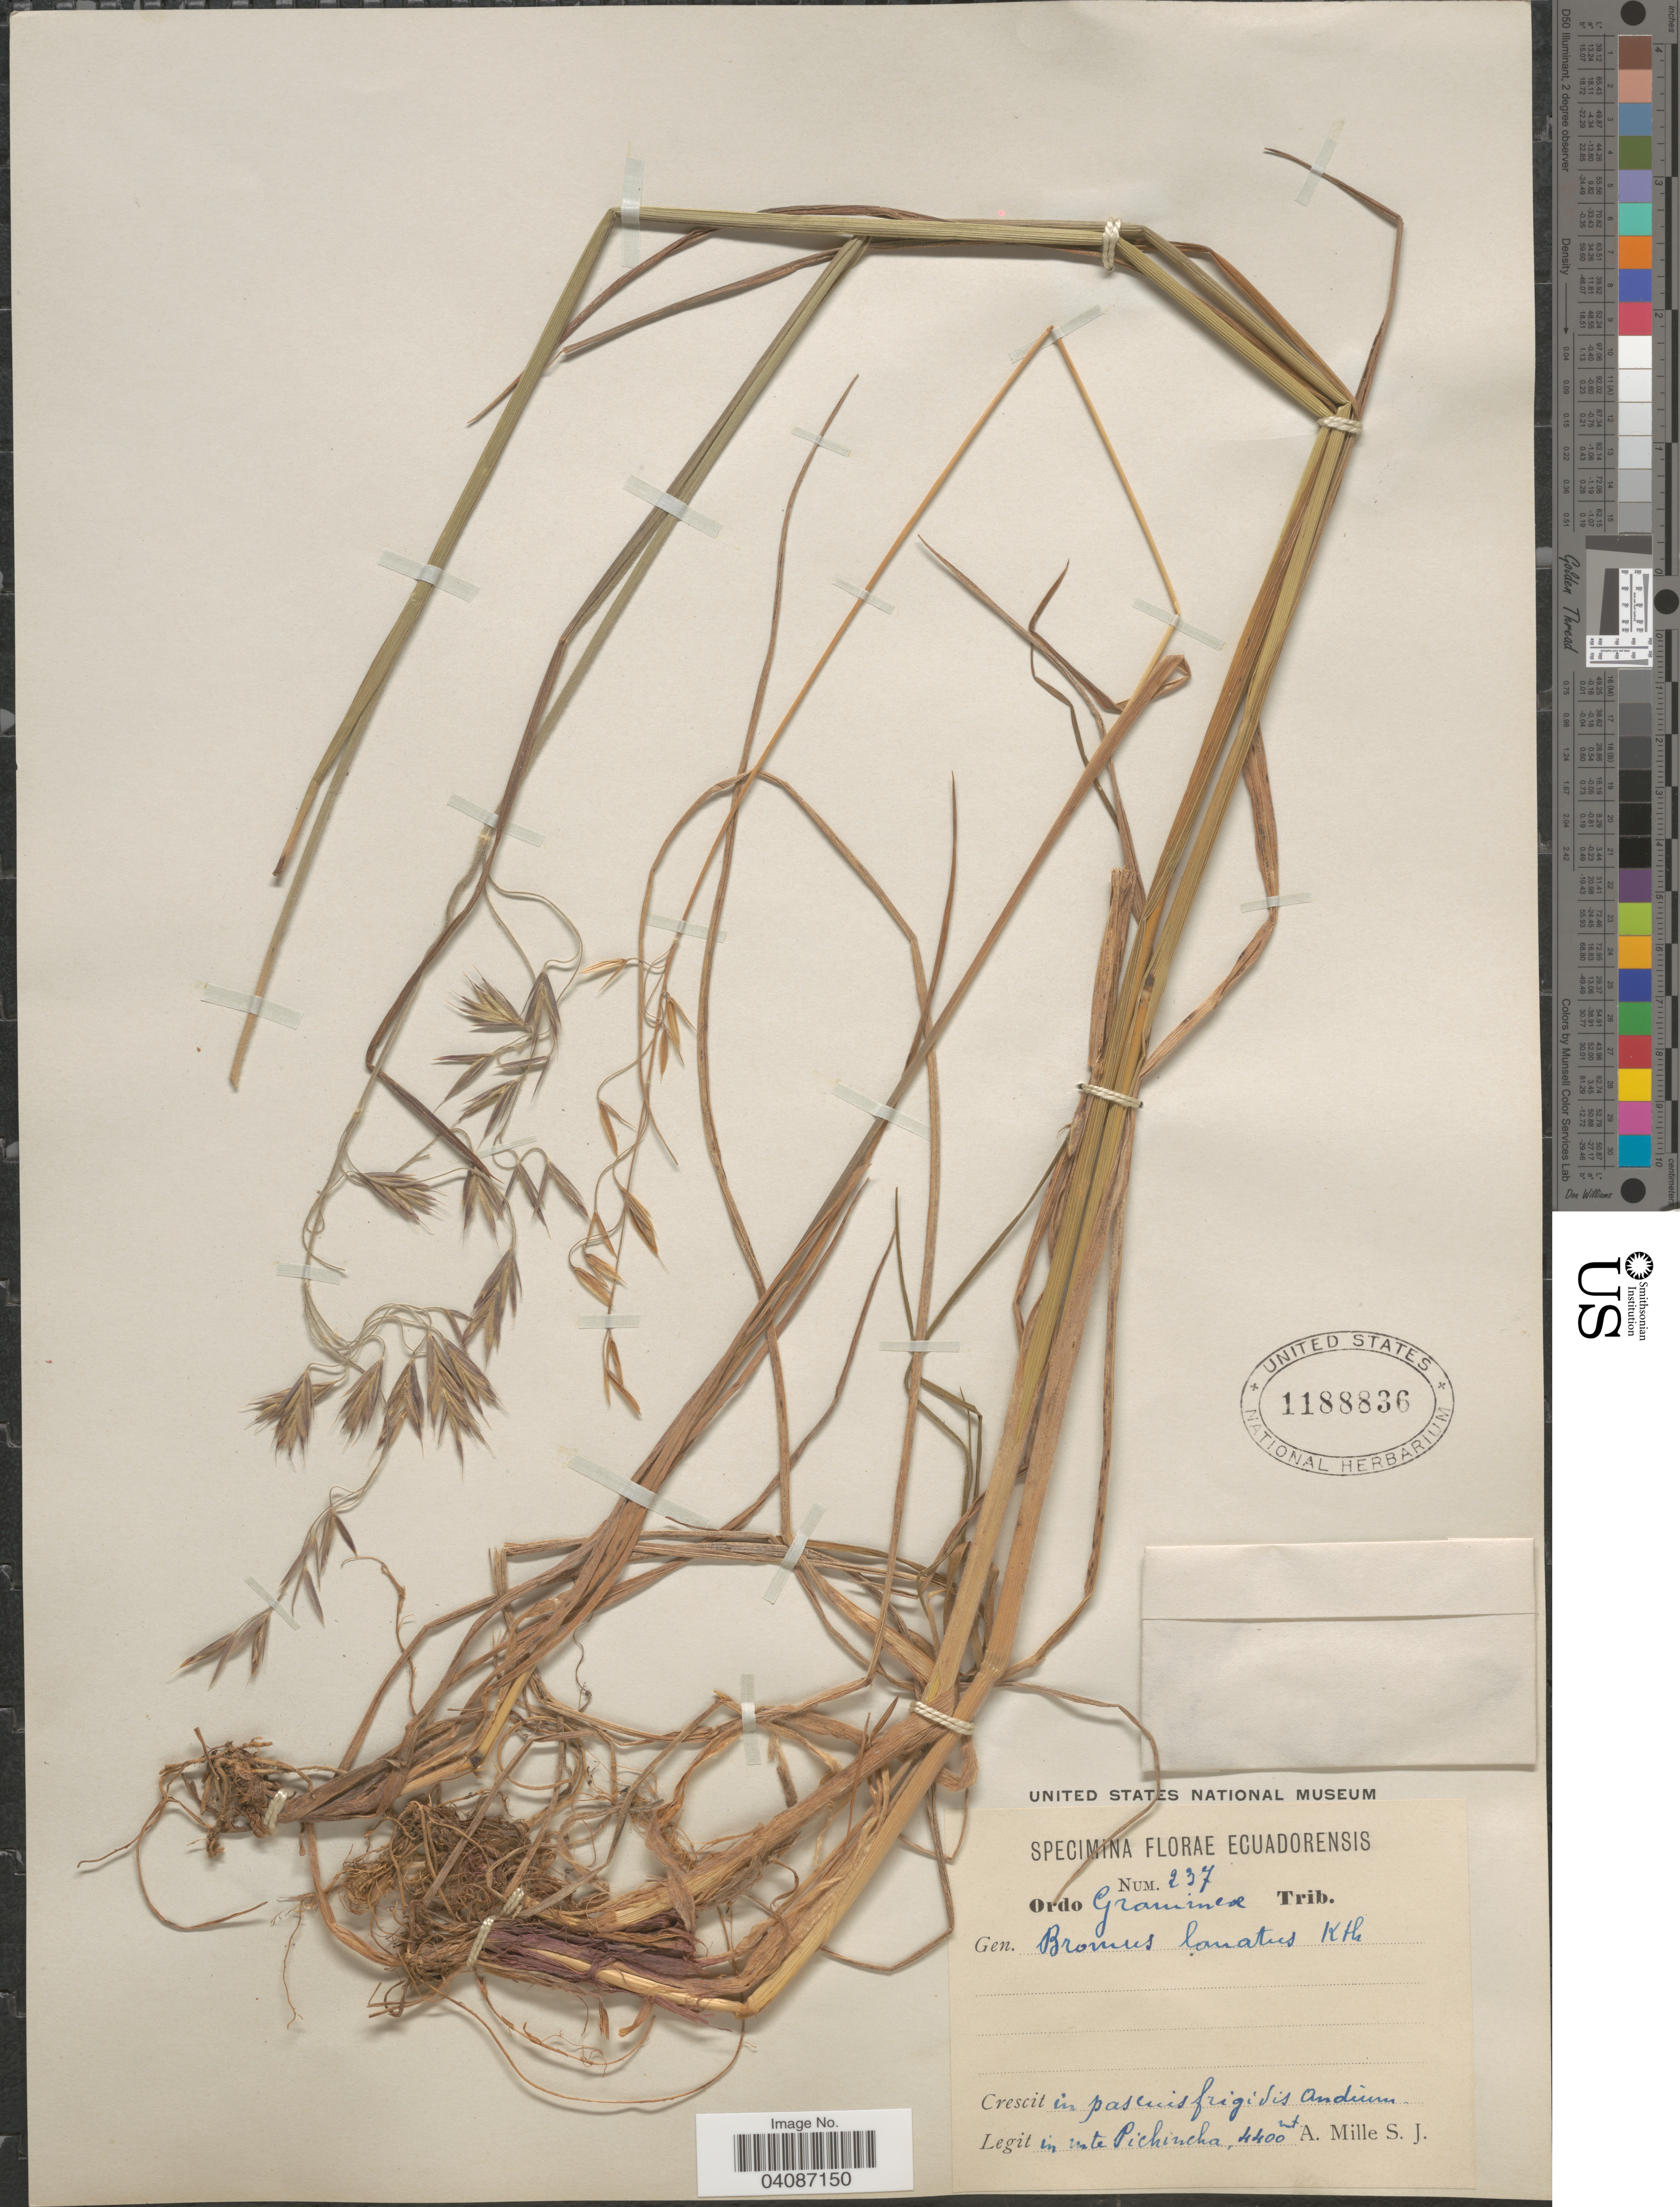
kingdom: Plantae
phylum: Tracheophyta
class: Liliopsida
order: Poales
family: Poaceae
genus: Bromus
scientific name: Bromus lanatus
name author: Kunth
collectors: A. Mille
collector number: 237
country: Ecuador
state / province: Pichincha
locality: In pascuis frigidis Andium in mte Pichincha.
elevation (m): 4400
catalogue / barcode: US 1188836